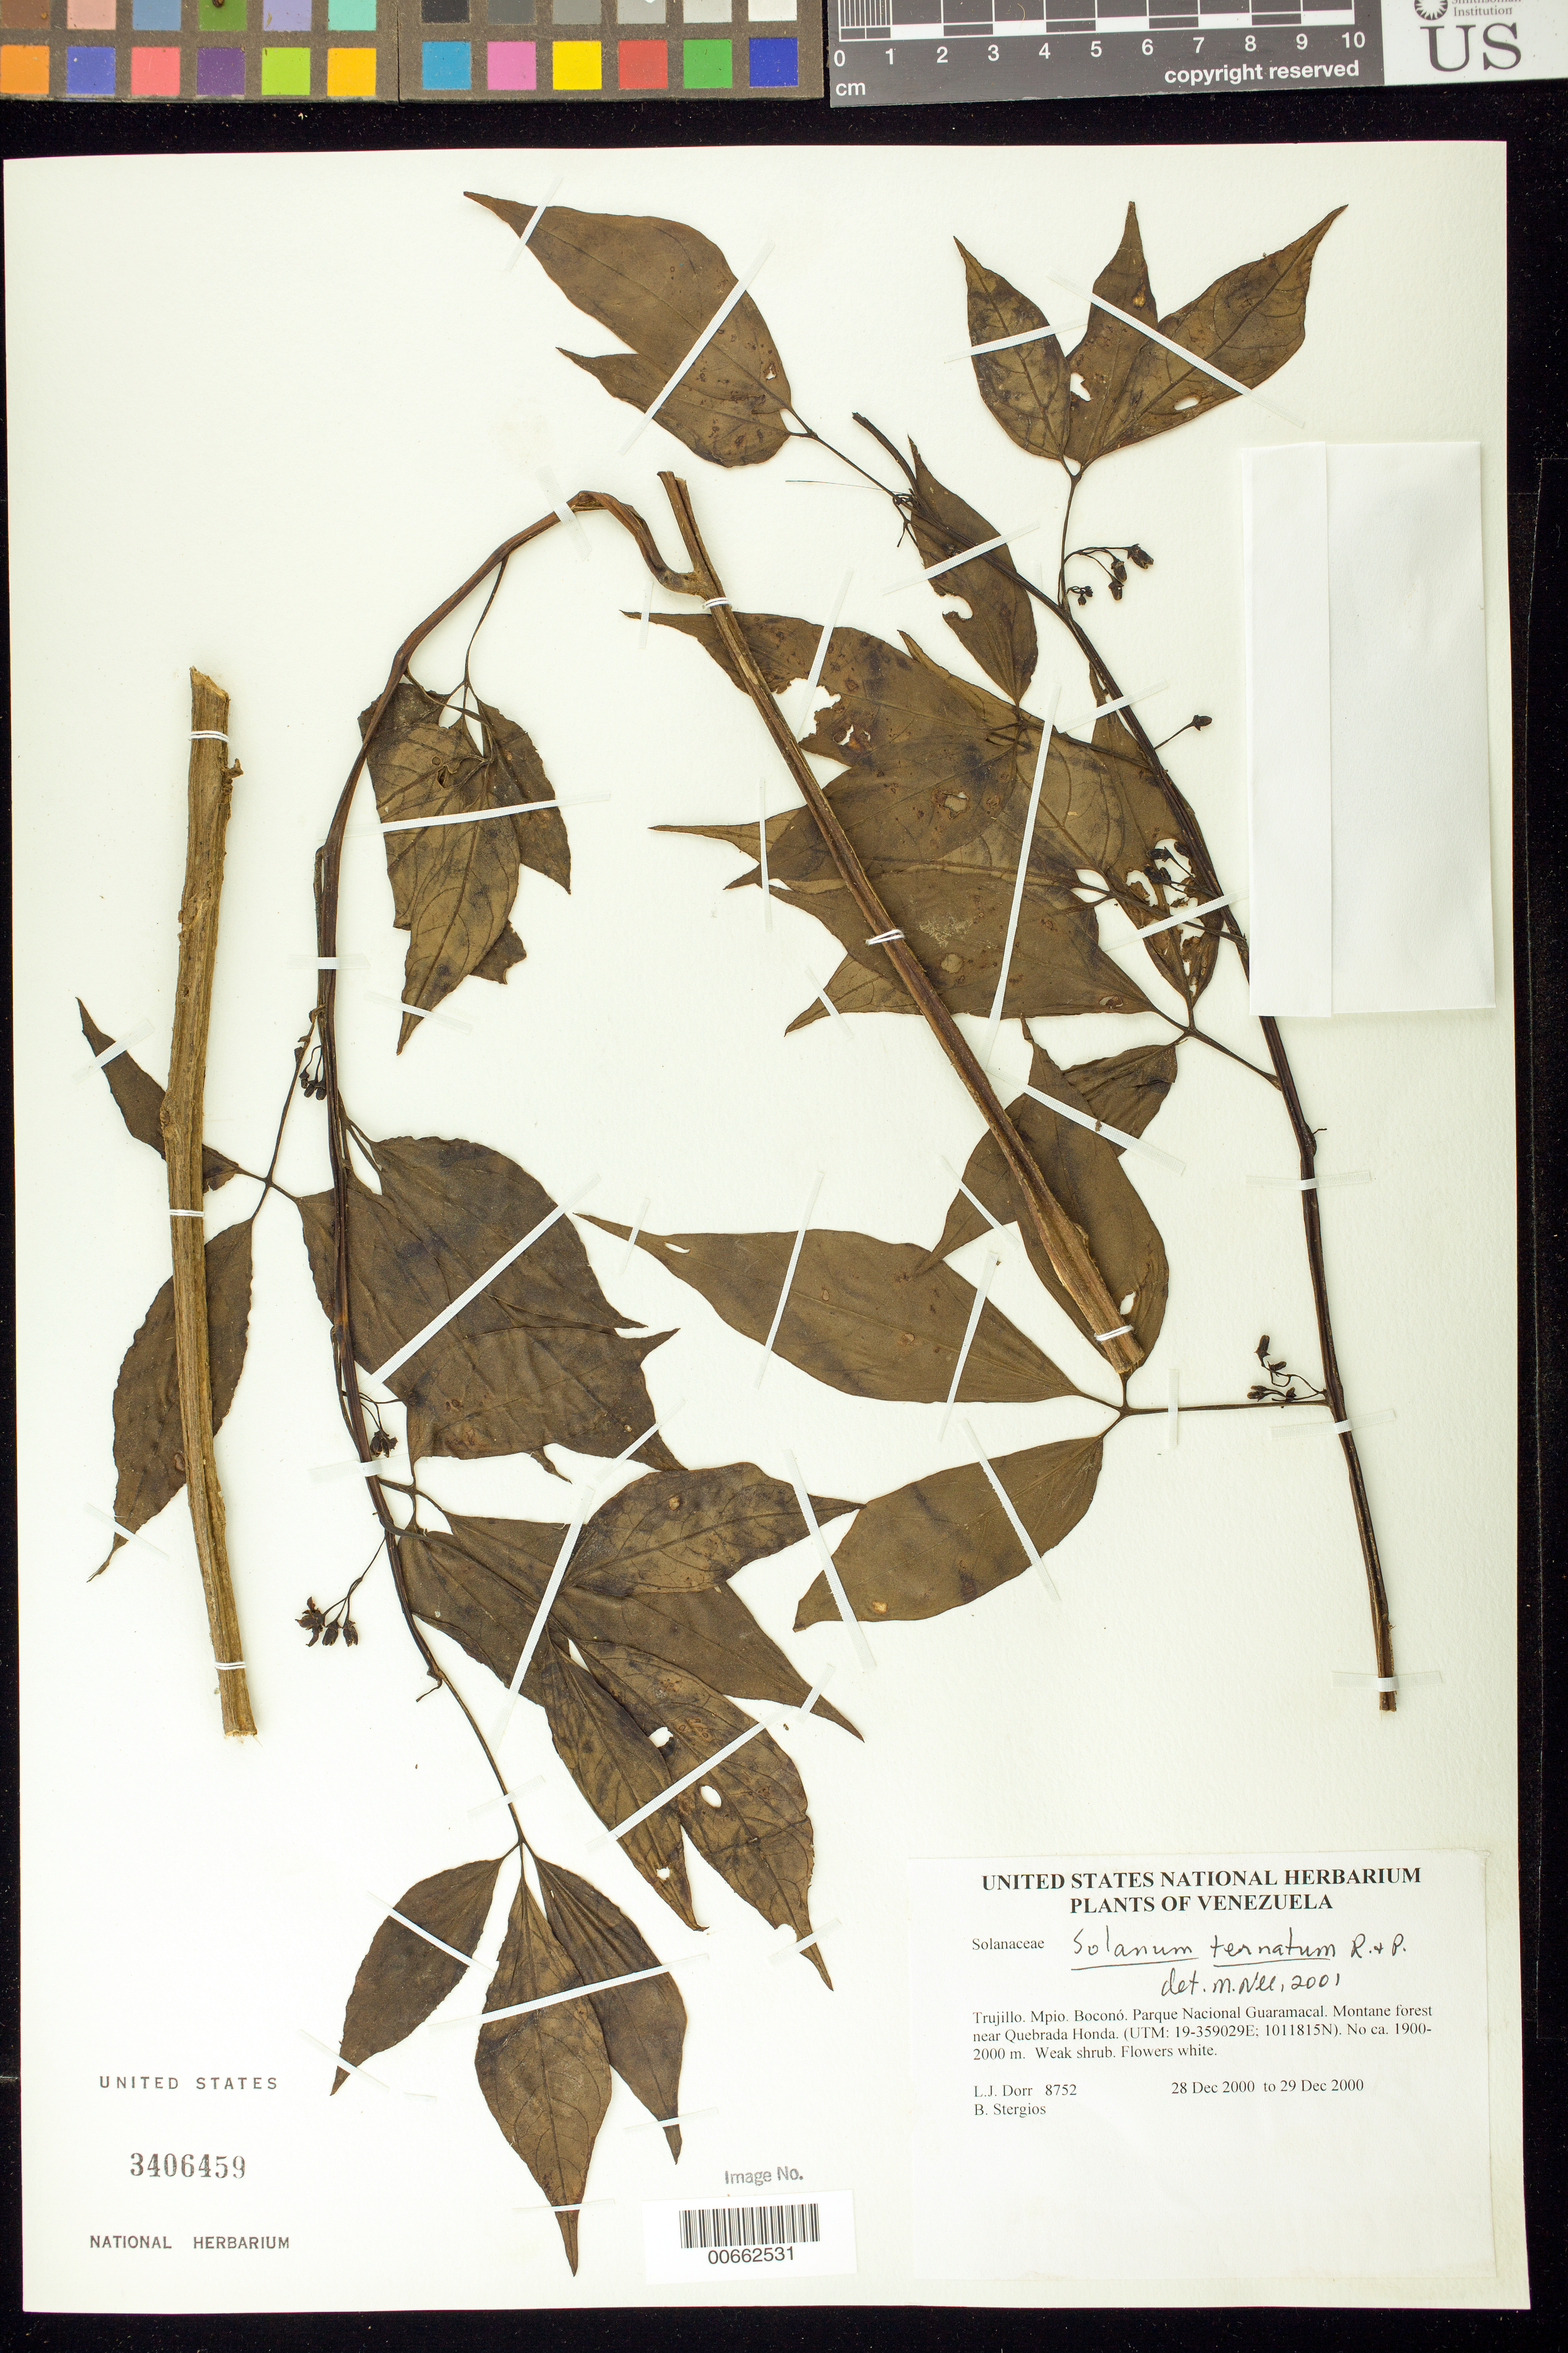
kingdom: Plantae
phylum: Tracheophyta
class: Magnoliopsida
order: Solanales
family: Solanaceae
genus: Solanum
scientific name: Solanum ternatum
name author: Ruiz & Pav.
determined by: Nee, Michael H.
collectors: L. J. Dorr & B. G. Stergios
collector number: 8752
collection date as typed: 28 Dec 2000 to 29 Dec 2000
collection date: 2000-12-28/2000-12-29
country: Venezuela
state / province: Trujillo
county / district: Boconó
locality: Parque Nacional Guaramacal near Quebrada Honda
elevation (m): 1900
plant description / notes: BM, CTES, F, MY, PORT, US, VEN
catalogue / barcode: US 3406459